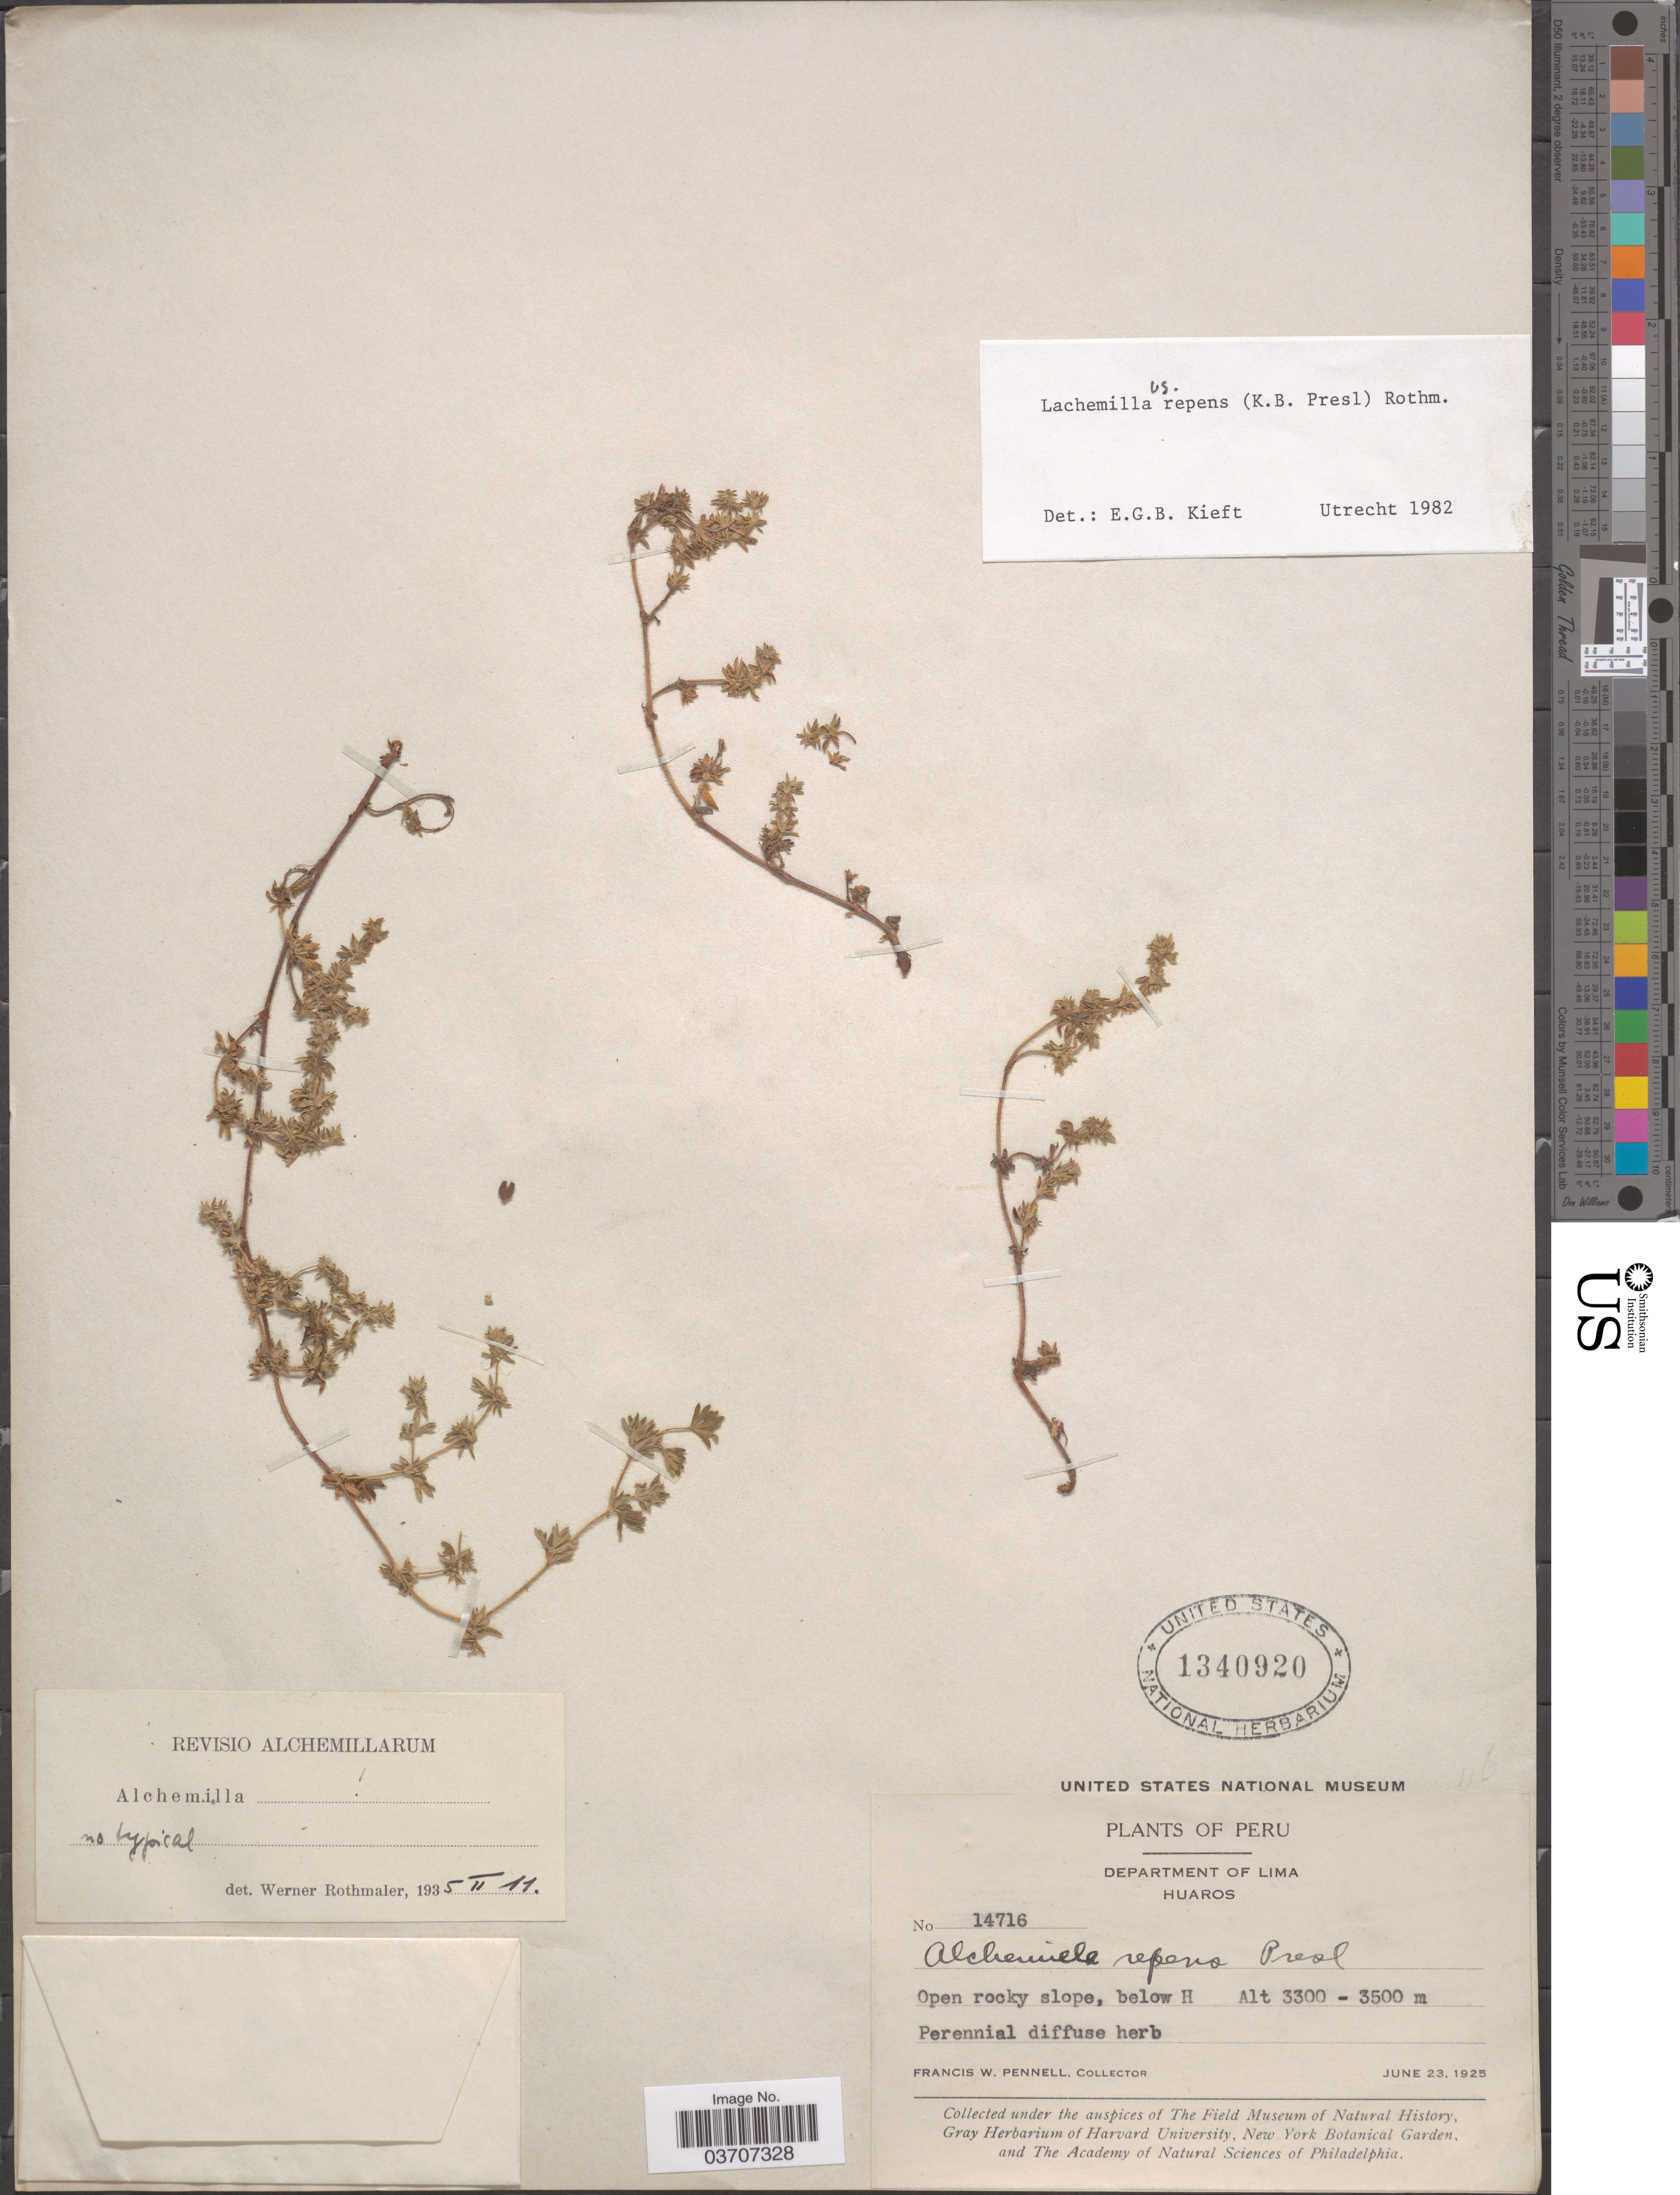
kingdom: Plantae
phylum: Tracheophyta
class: Magnoliopsida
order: Rosales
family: Rosaceae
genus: Lachemilla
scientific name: Lachemilla repens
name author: (C. Presl) Rothm.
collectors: F. W. Pennell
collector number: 14716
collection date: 1925-06-23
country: Peru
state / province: Lima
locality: Department of Lima. Huaros. Below H.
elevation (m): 3300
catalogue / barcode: US 1340920